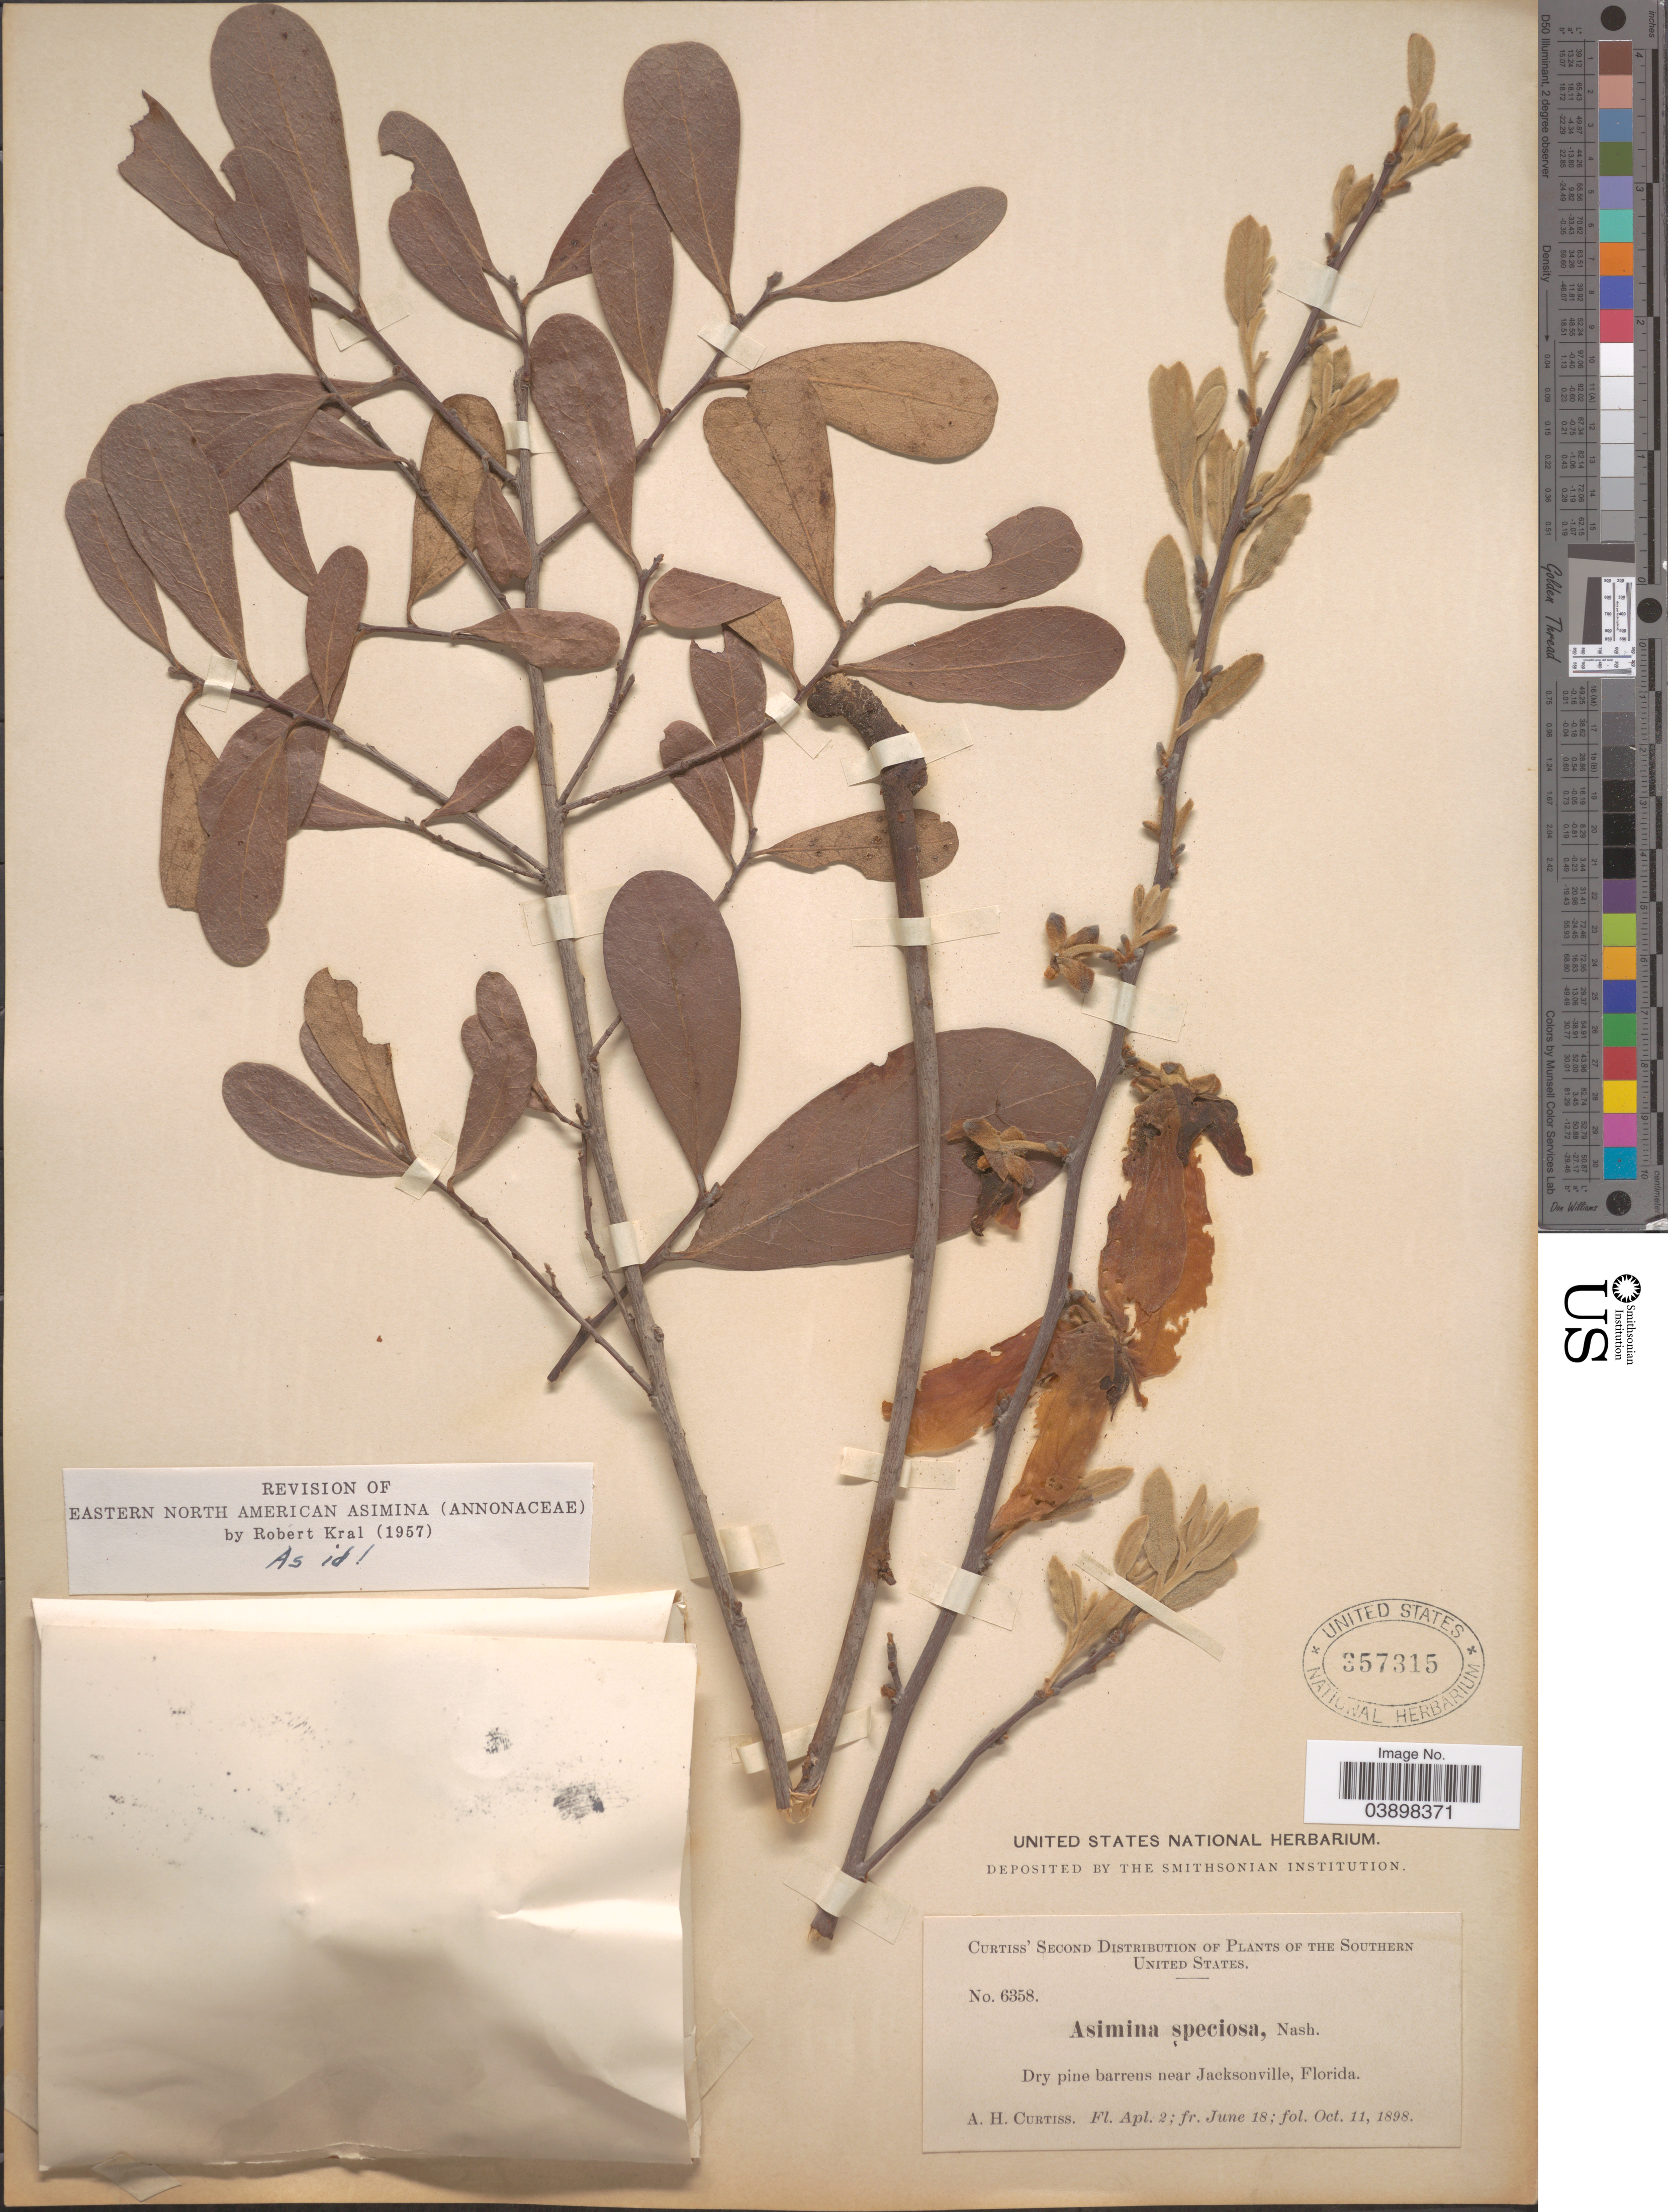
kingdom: Plantae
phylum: Tracheophyta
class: Magnoliopsida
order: Magnoliales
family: Annonaceae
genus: Asimina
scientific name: Asimina speciosa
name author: Nash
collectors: A. H. Curtiss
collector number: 6358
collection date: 1898-04-02/1898-10-11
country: United States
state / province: Florida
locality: The Southern United States. Dry pine barrens near Jacksonville.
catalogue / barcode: US 357315